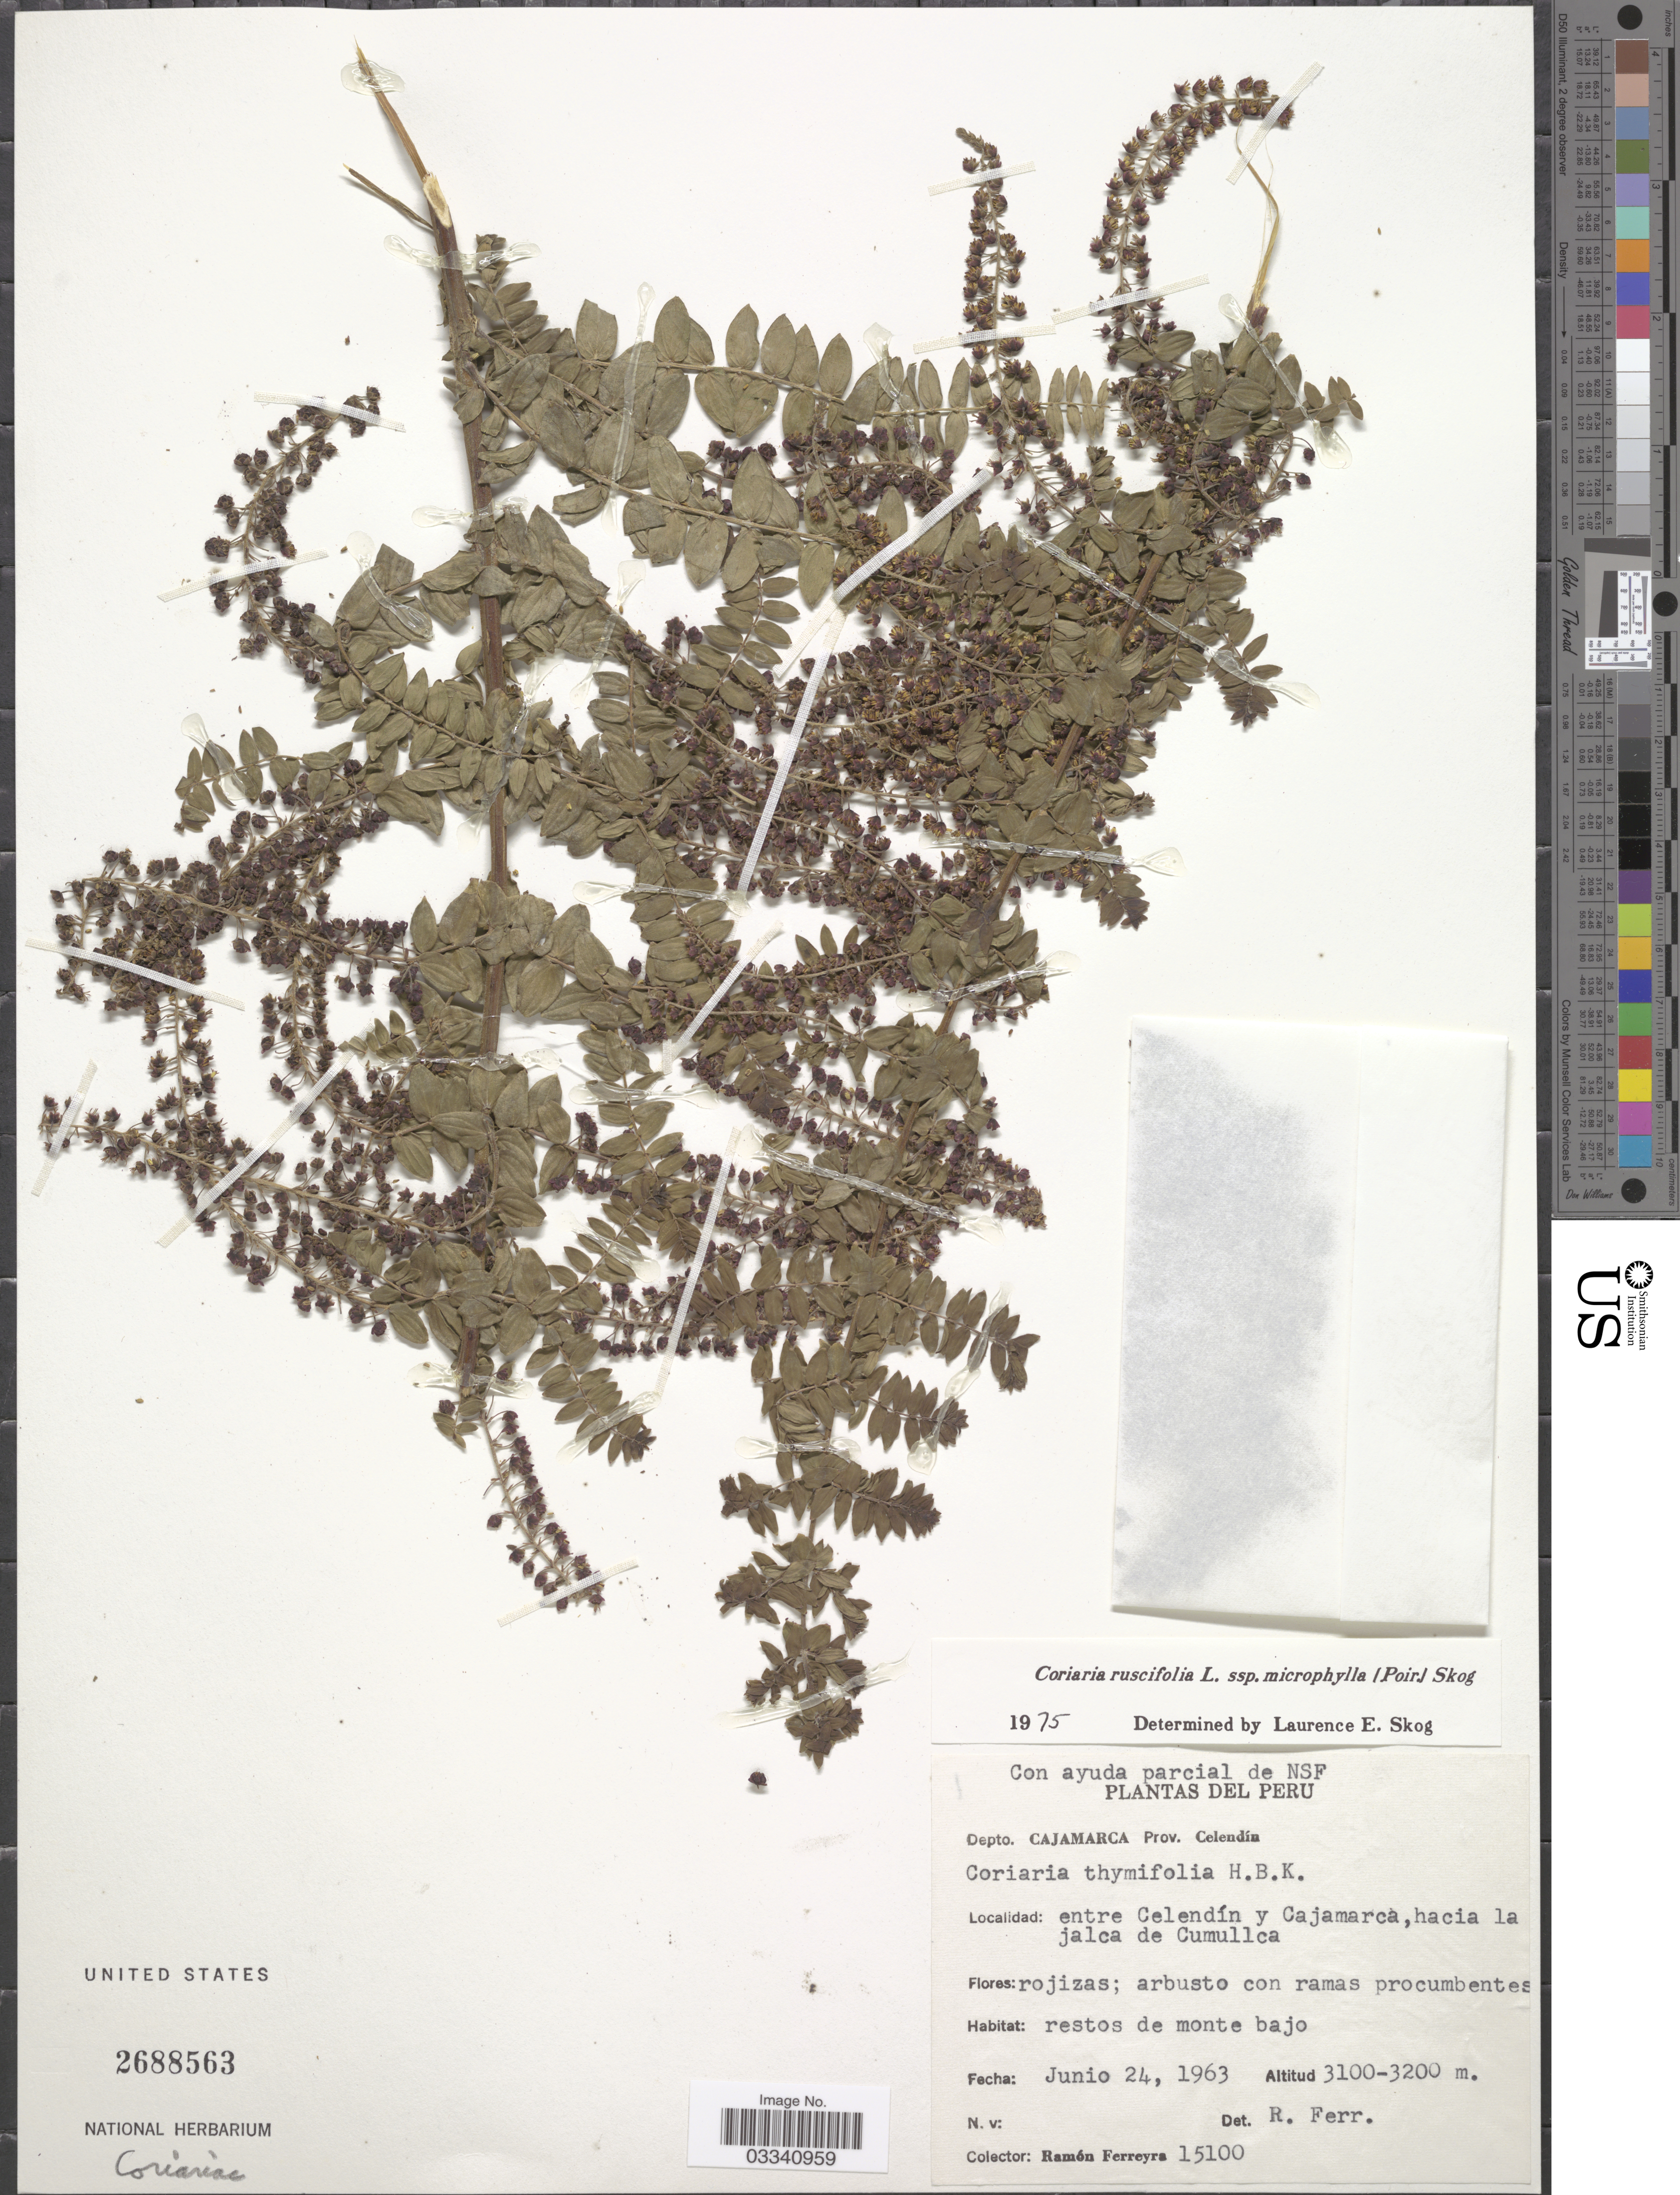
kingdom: Plantae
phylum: Tracheophyta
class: Magnoliopsida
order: Cucurbitales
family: Coriariaceae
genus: Coriaria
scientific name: Coriaria ruscifolia subsp. microphylla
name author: (Poir.) L.E. Skog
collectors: R. A. Ferreyra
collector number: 15100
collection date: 1963-06-24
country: Peru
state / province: Cajamarca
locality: Depto. Cajamarca, Prov. Celendín, entre Celendín y Cajamarca, hacia la jalca de Cumullca.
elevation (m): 3100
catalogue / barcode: US 2688563